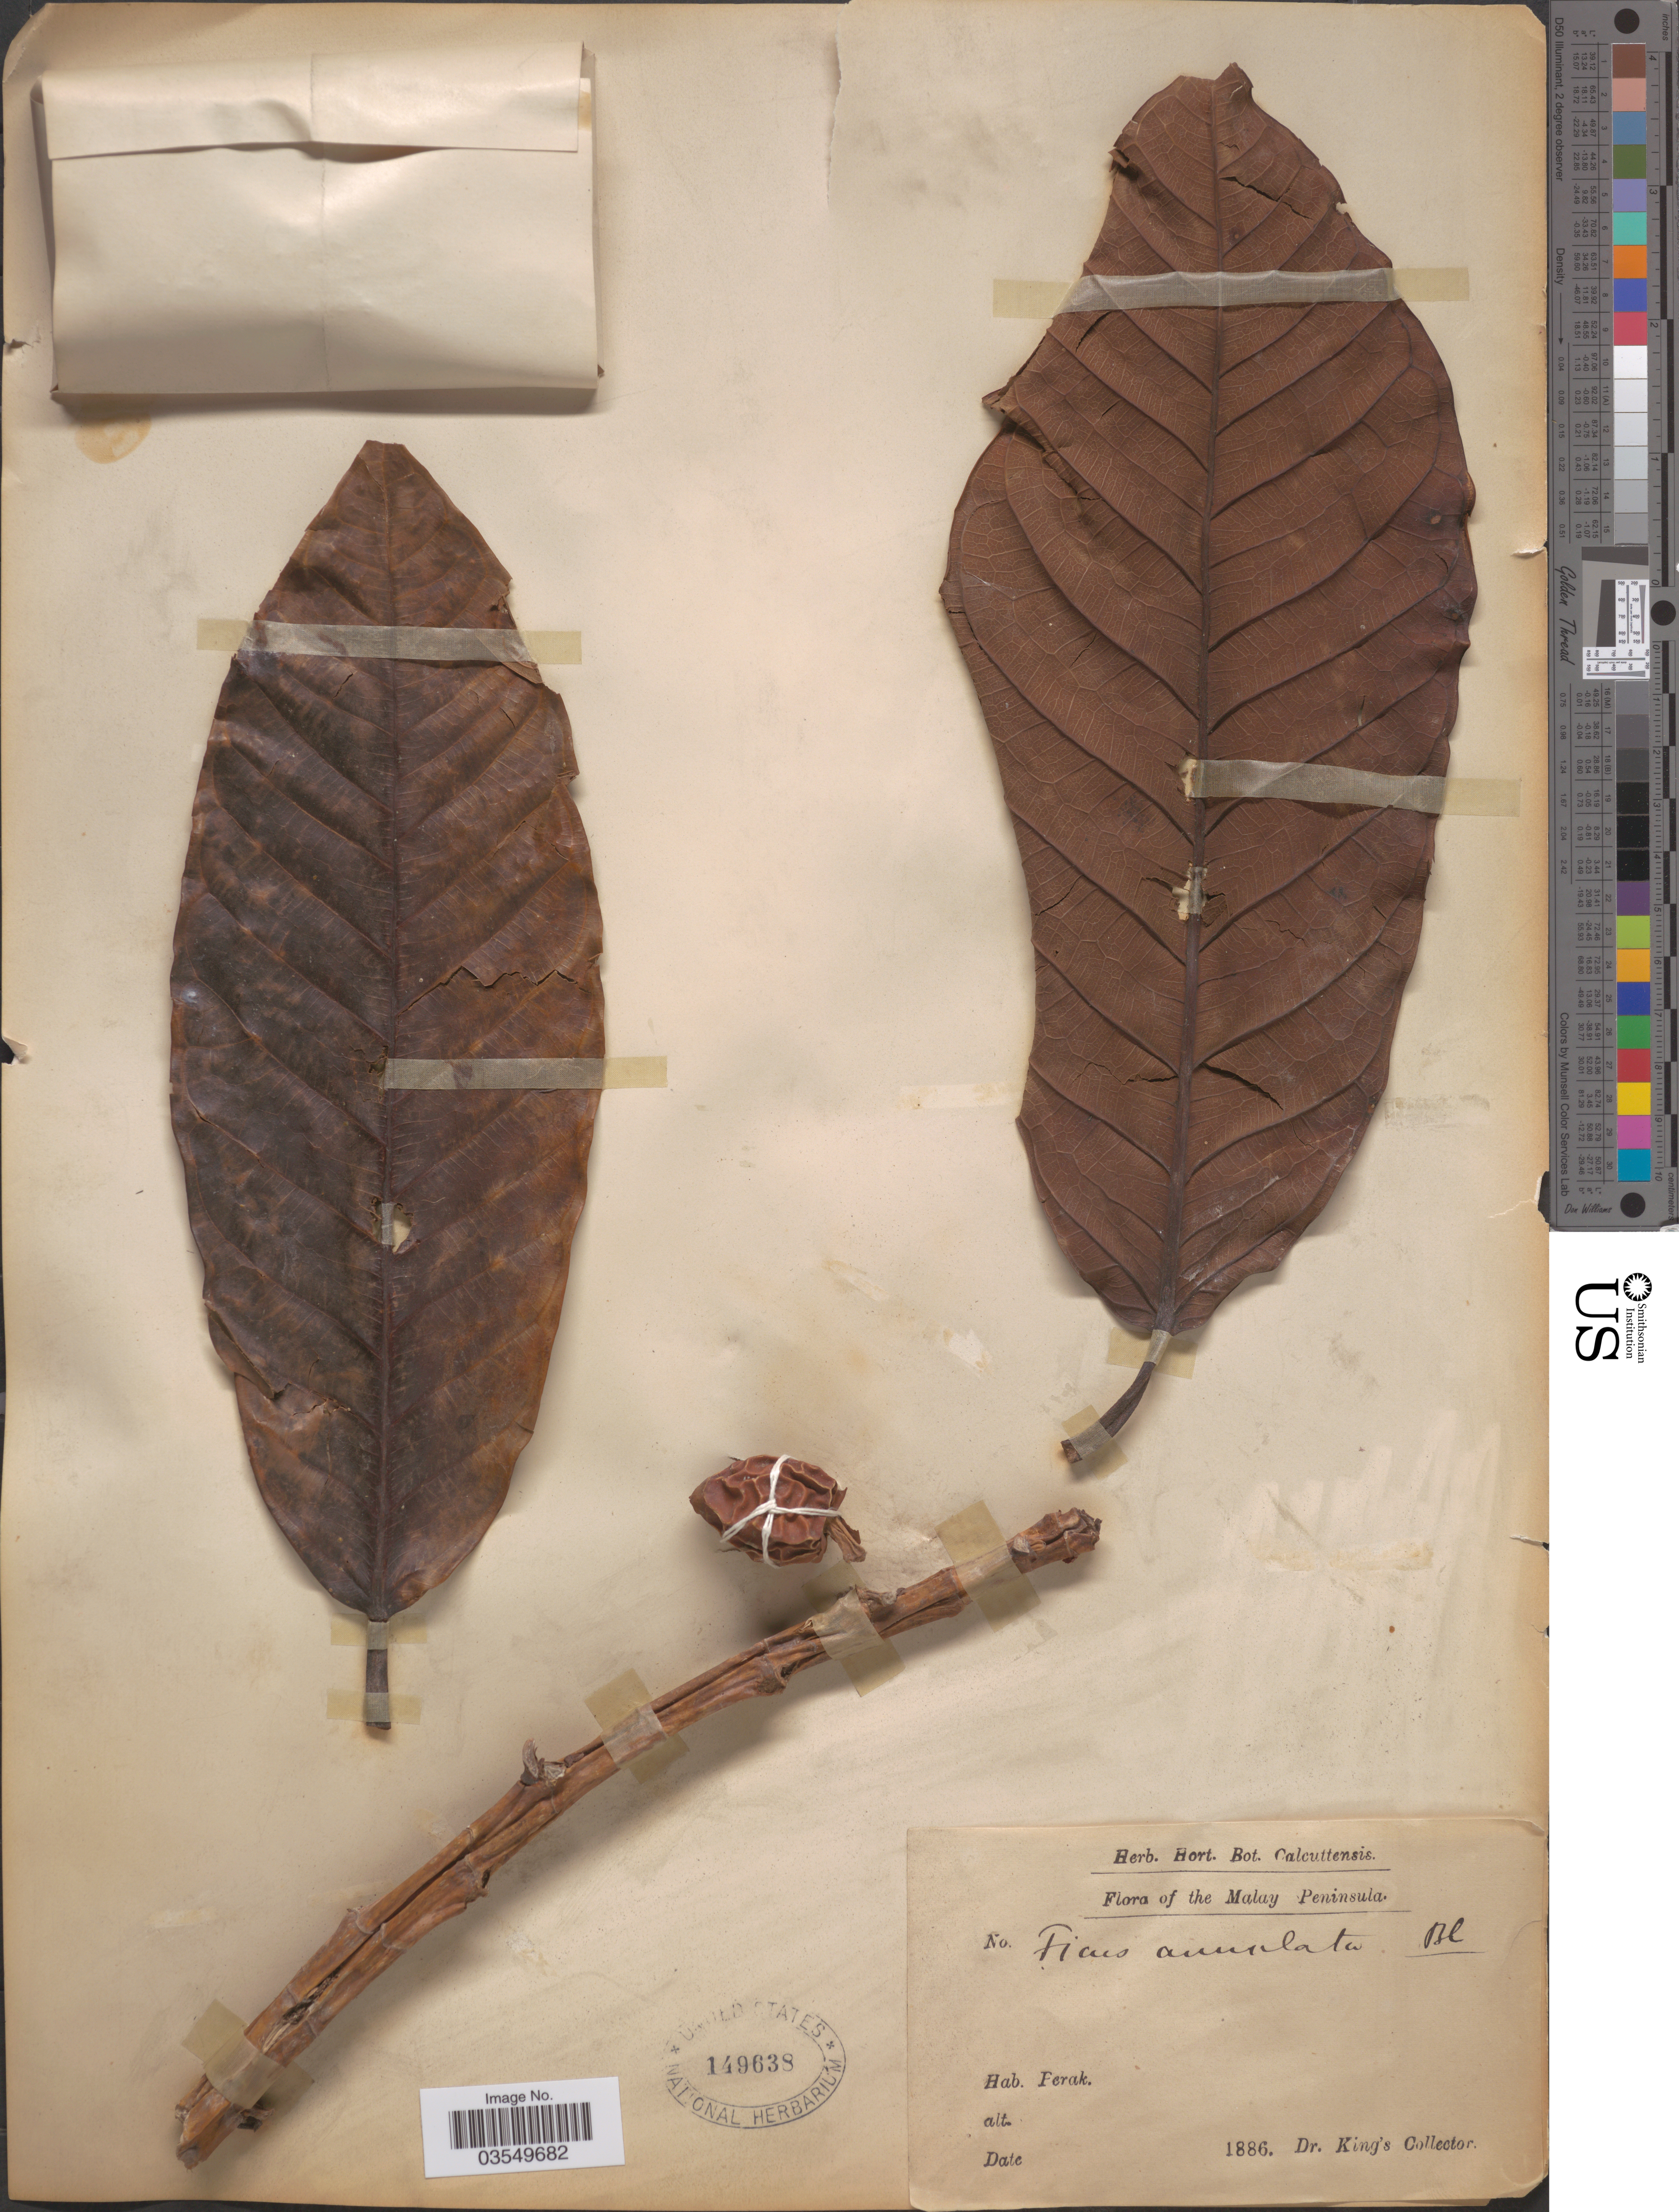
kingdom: Plantae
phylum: Tracheophyta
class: Magnoliopsida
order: Rosales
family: Moraceae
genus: Ficus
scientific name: Ficus annulata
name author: Blume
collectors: Dr. King's collector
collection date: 1886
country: Malaysia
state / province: Perak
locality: The Malay Peninsula.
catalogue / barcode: US 149638